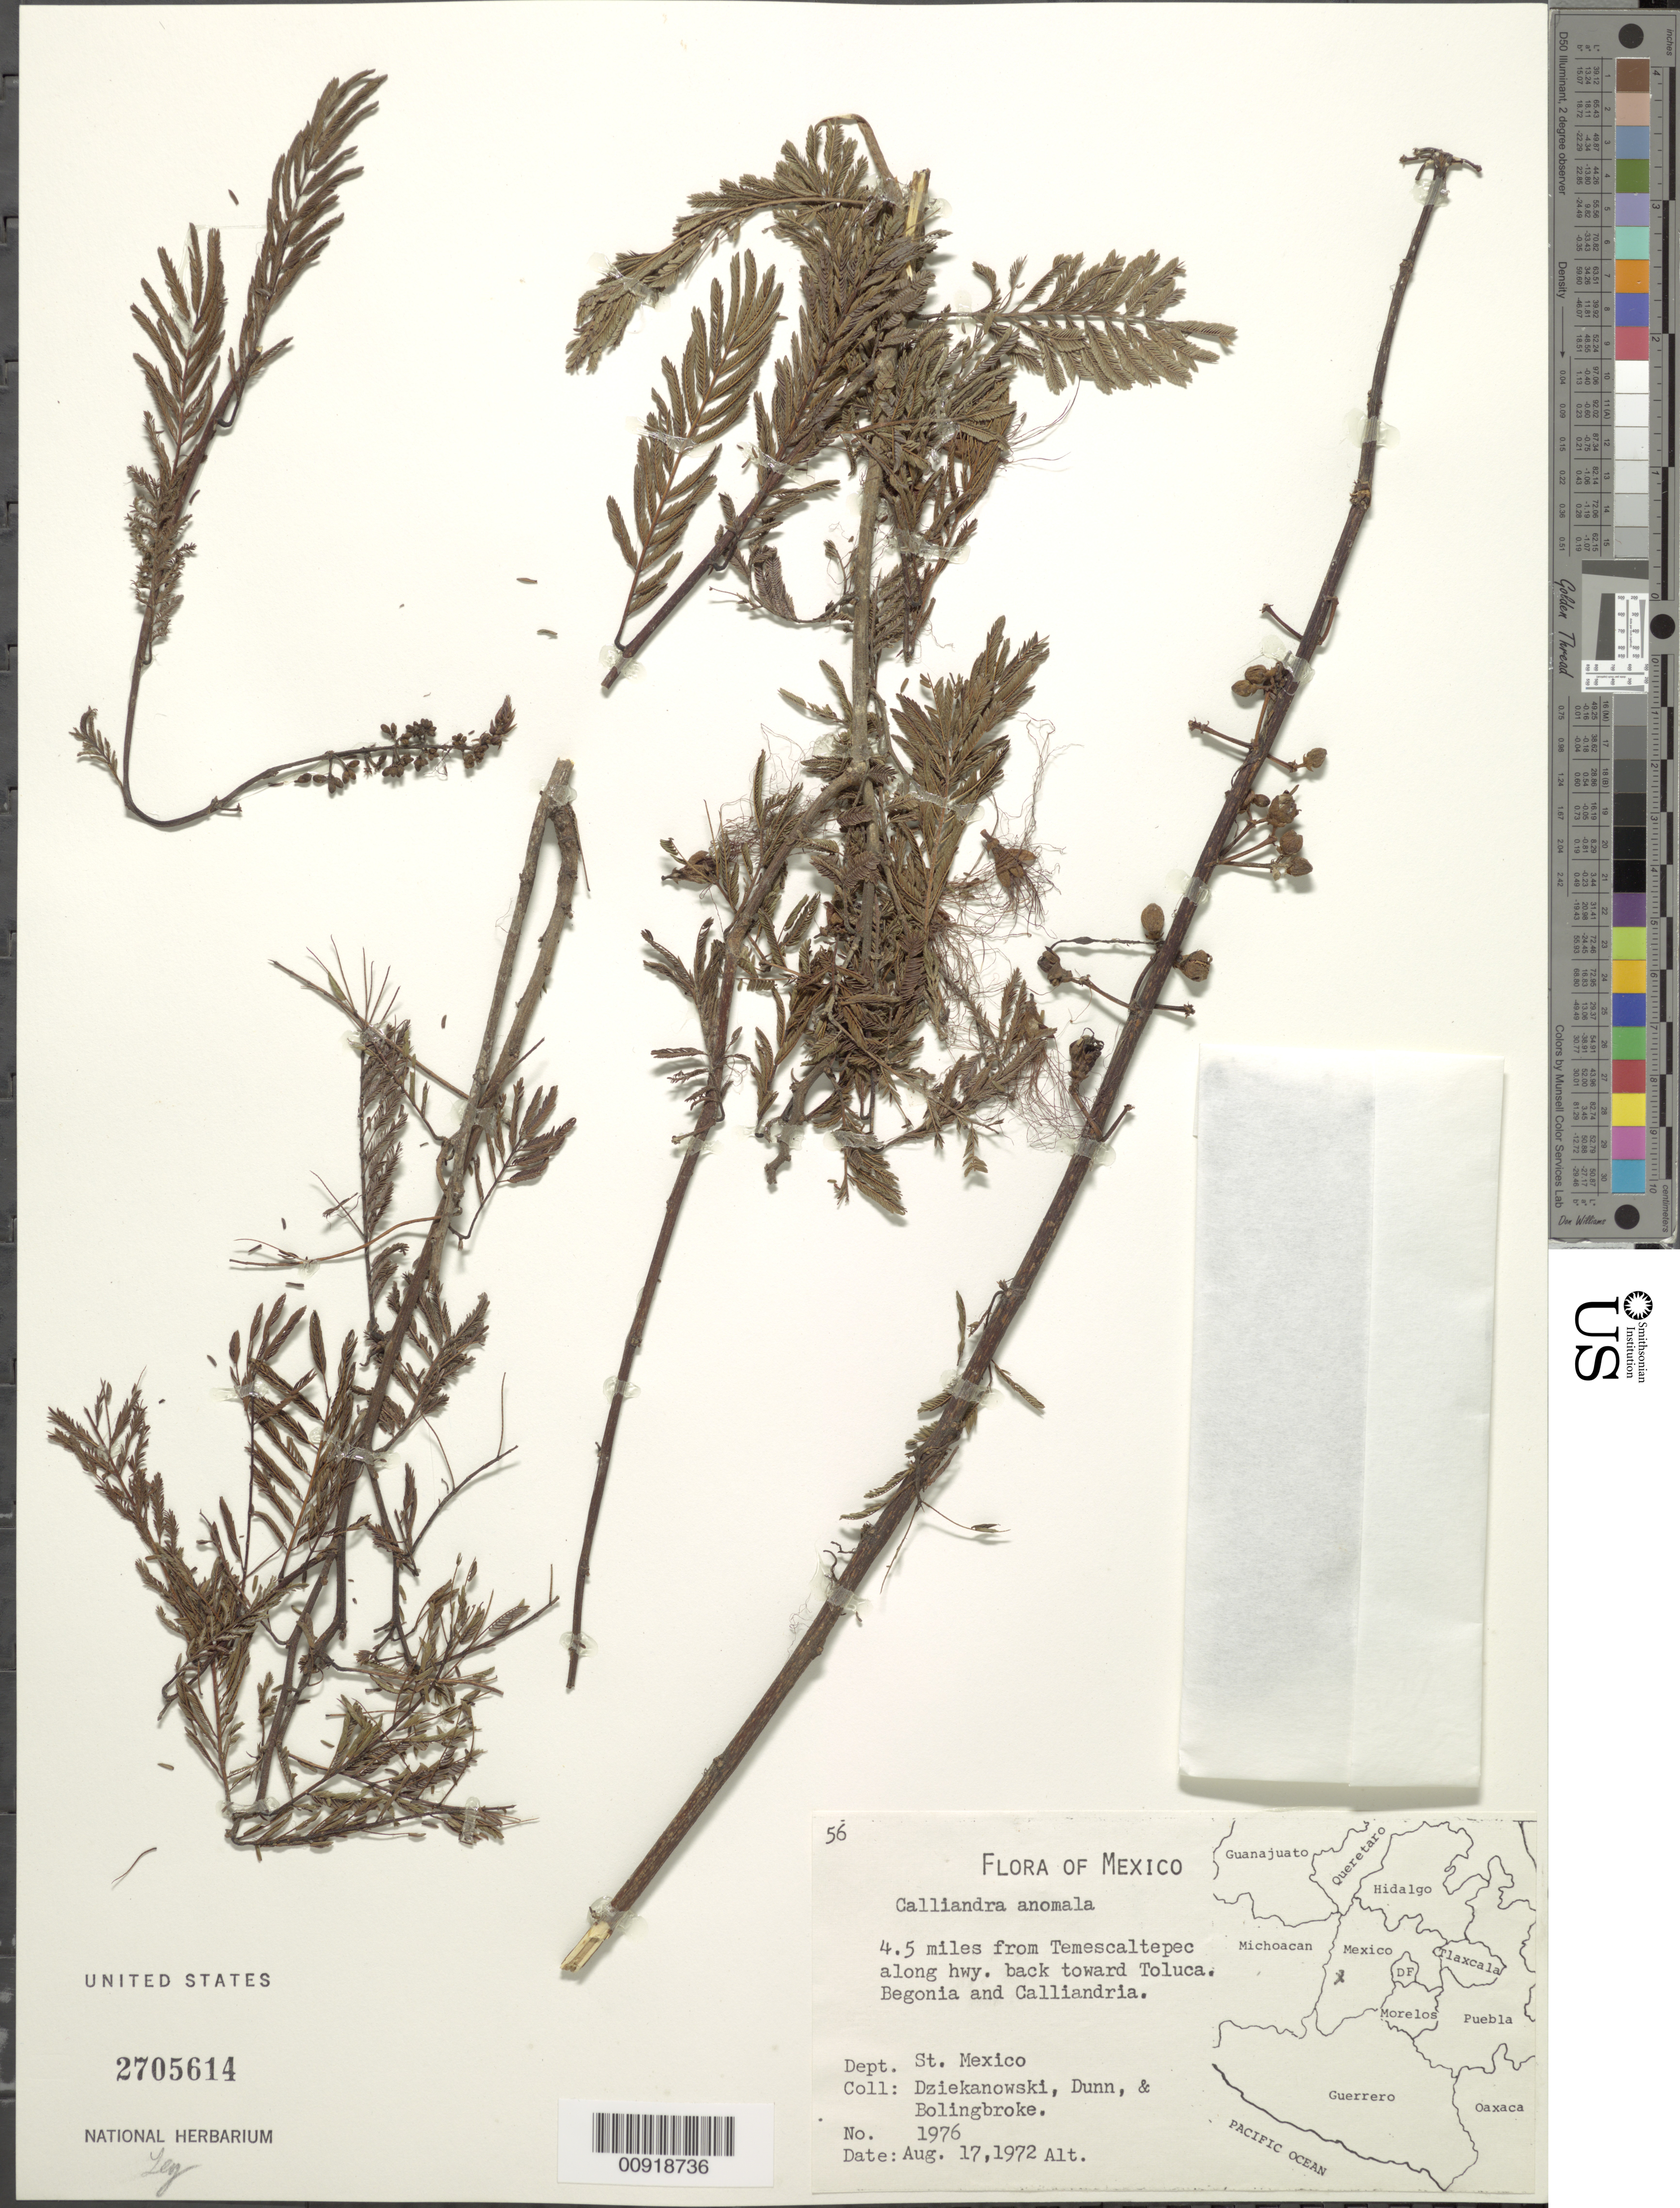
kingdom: Plantae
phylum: Tracheophyta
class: Magnoliopsida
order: Fabales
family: Fabaceae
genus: Calliandra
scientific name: Calliandra anomala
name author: (Kunth) J.F. Macbr.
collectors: -. Dziekanowski, -- Dunn & -. Bolingbroke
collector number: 1976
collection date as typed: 17 Aug 1972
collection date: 1972-08-17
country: Mexico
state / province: México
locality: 4.5 miles from Temascaltepec along hwy. back toward Toluca.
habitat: Begonia and Calliandra.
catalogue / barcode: US 2705614